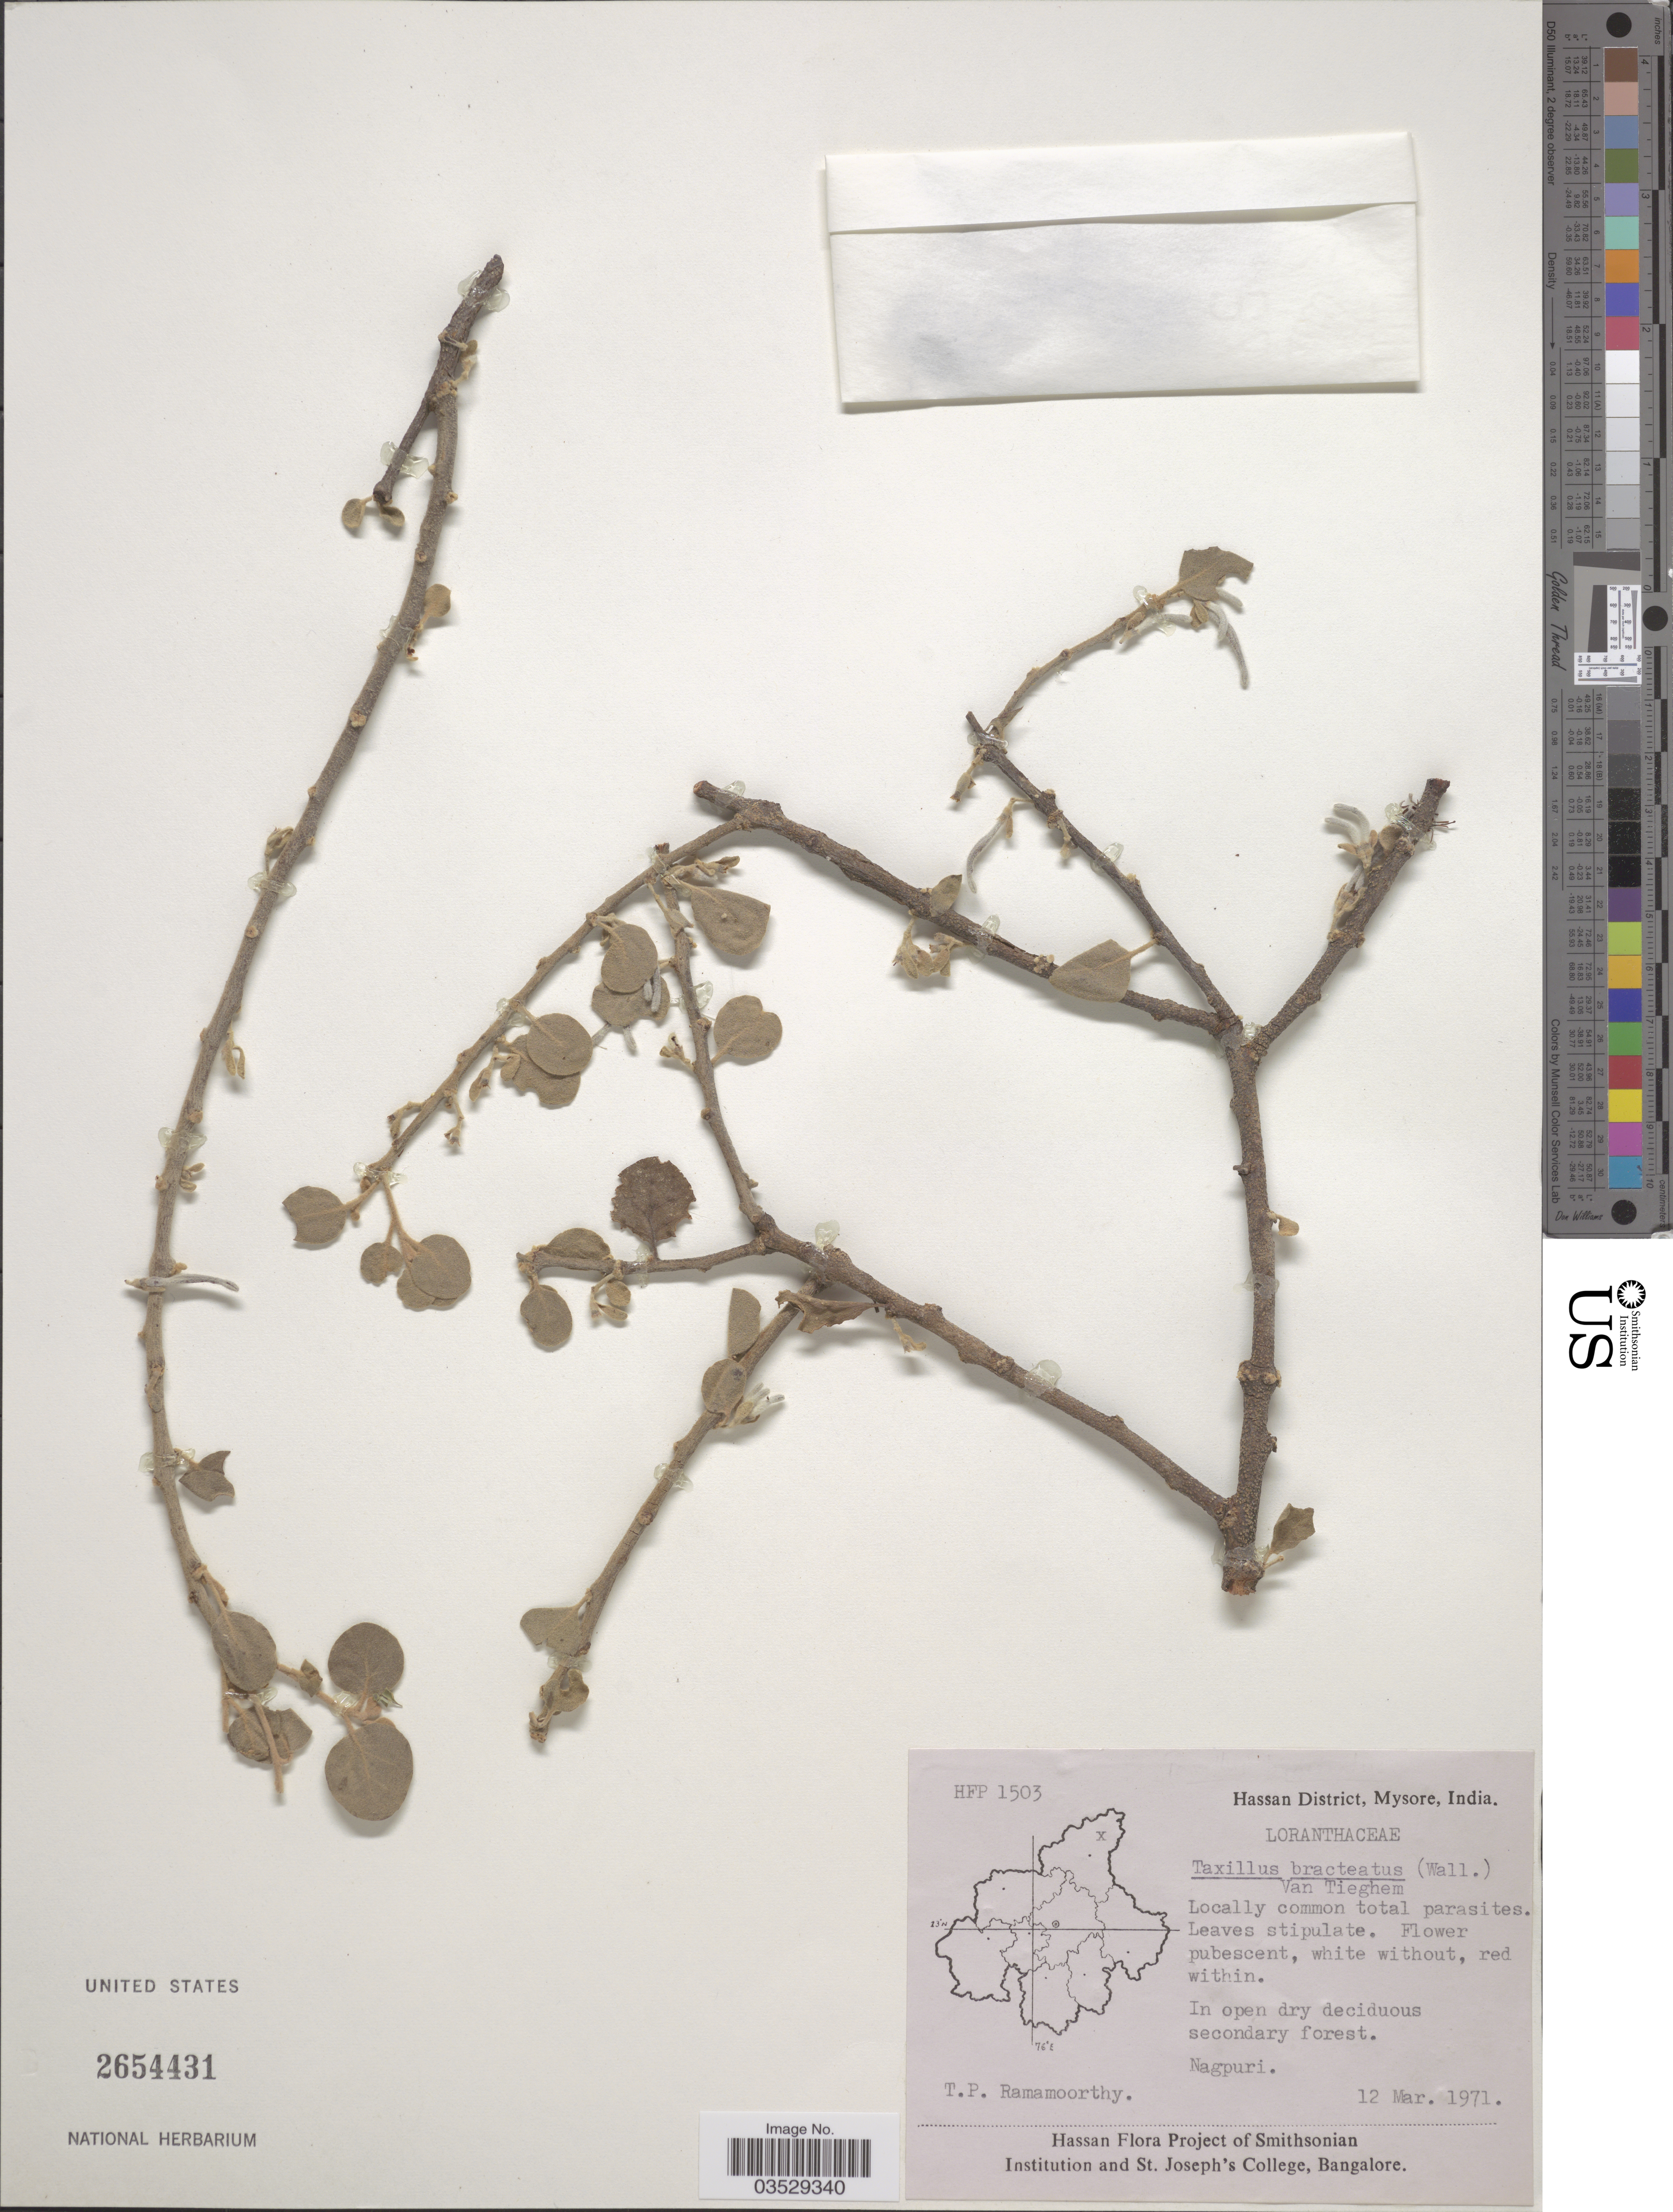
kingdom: Plantae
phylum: Tracheophyta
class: Magnoliopsida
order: Santalales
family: Loranthaceae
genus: Taxillus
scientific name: Taxillus bracteatus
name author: Tiegh.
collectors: T. P. Ramamoorthy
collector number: HFP1503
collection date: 1971-03-12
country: India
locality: Hassan District, Mysore. Nagpuri.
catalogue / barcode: US 2654431